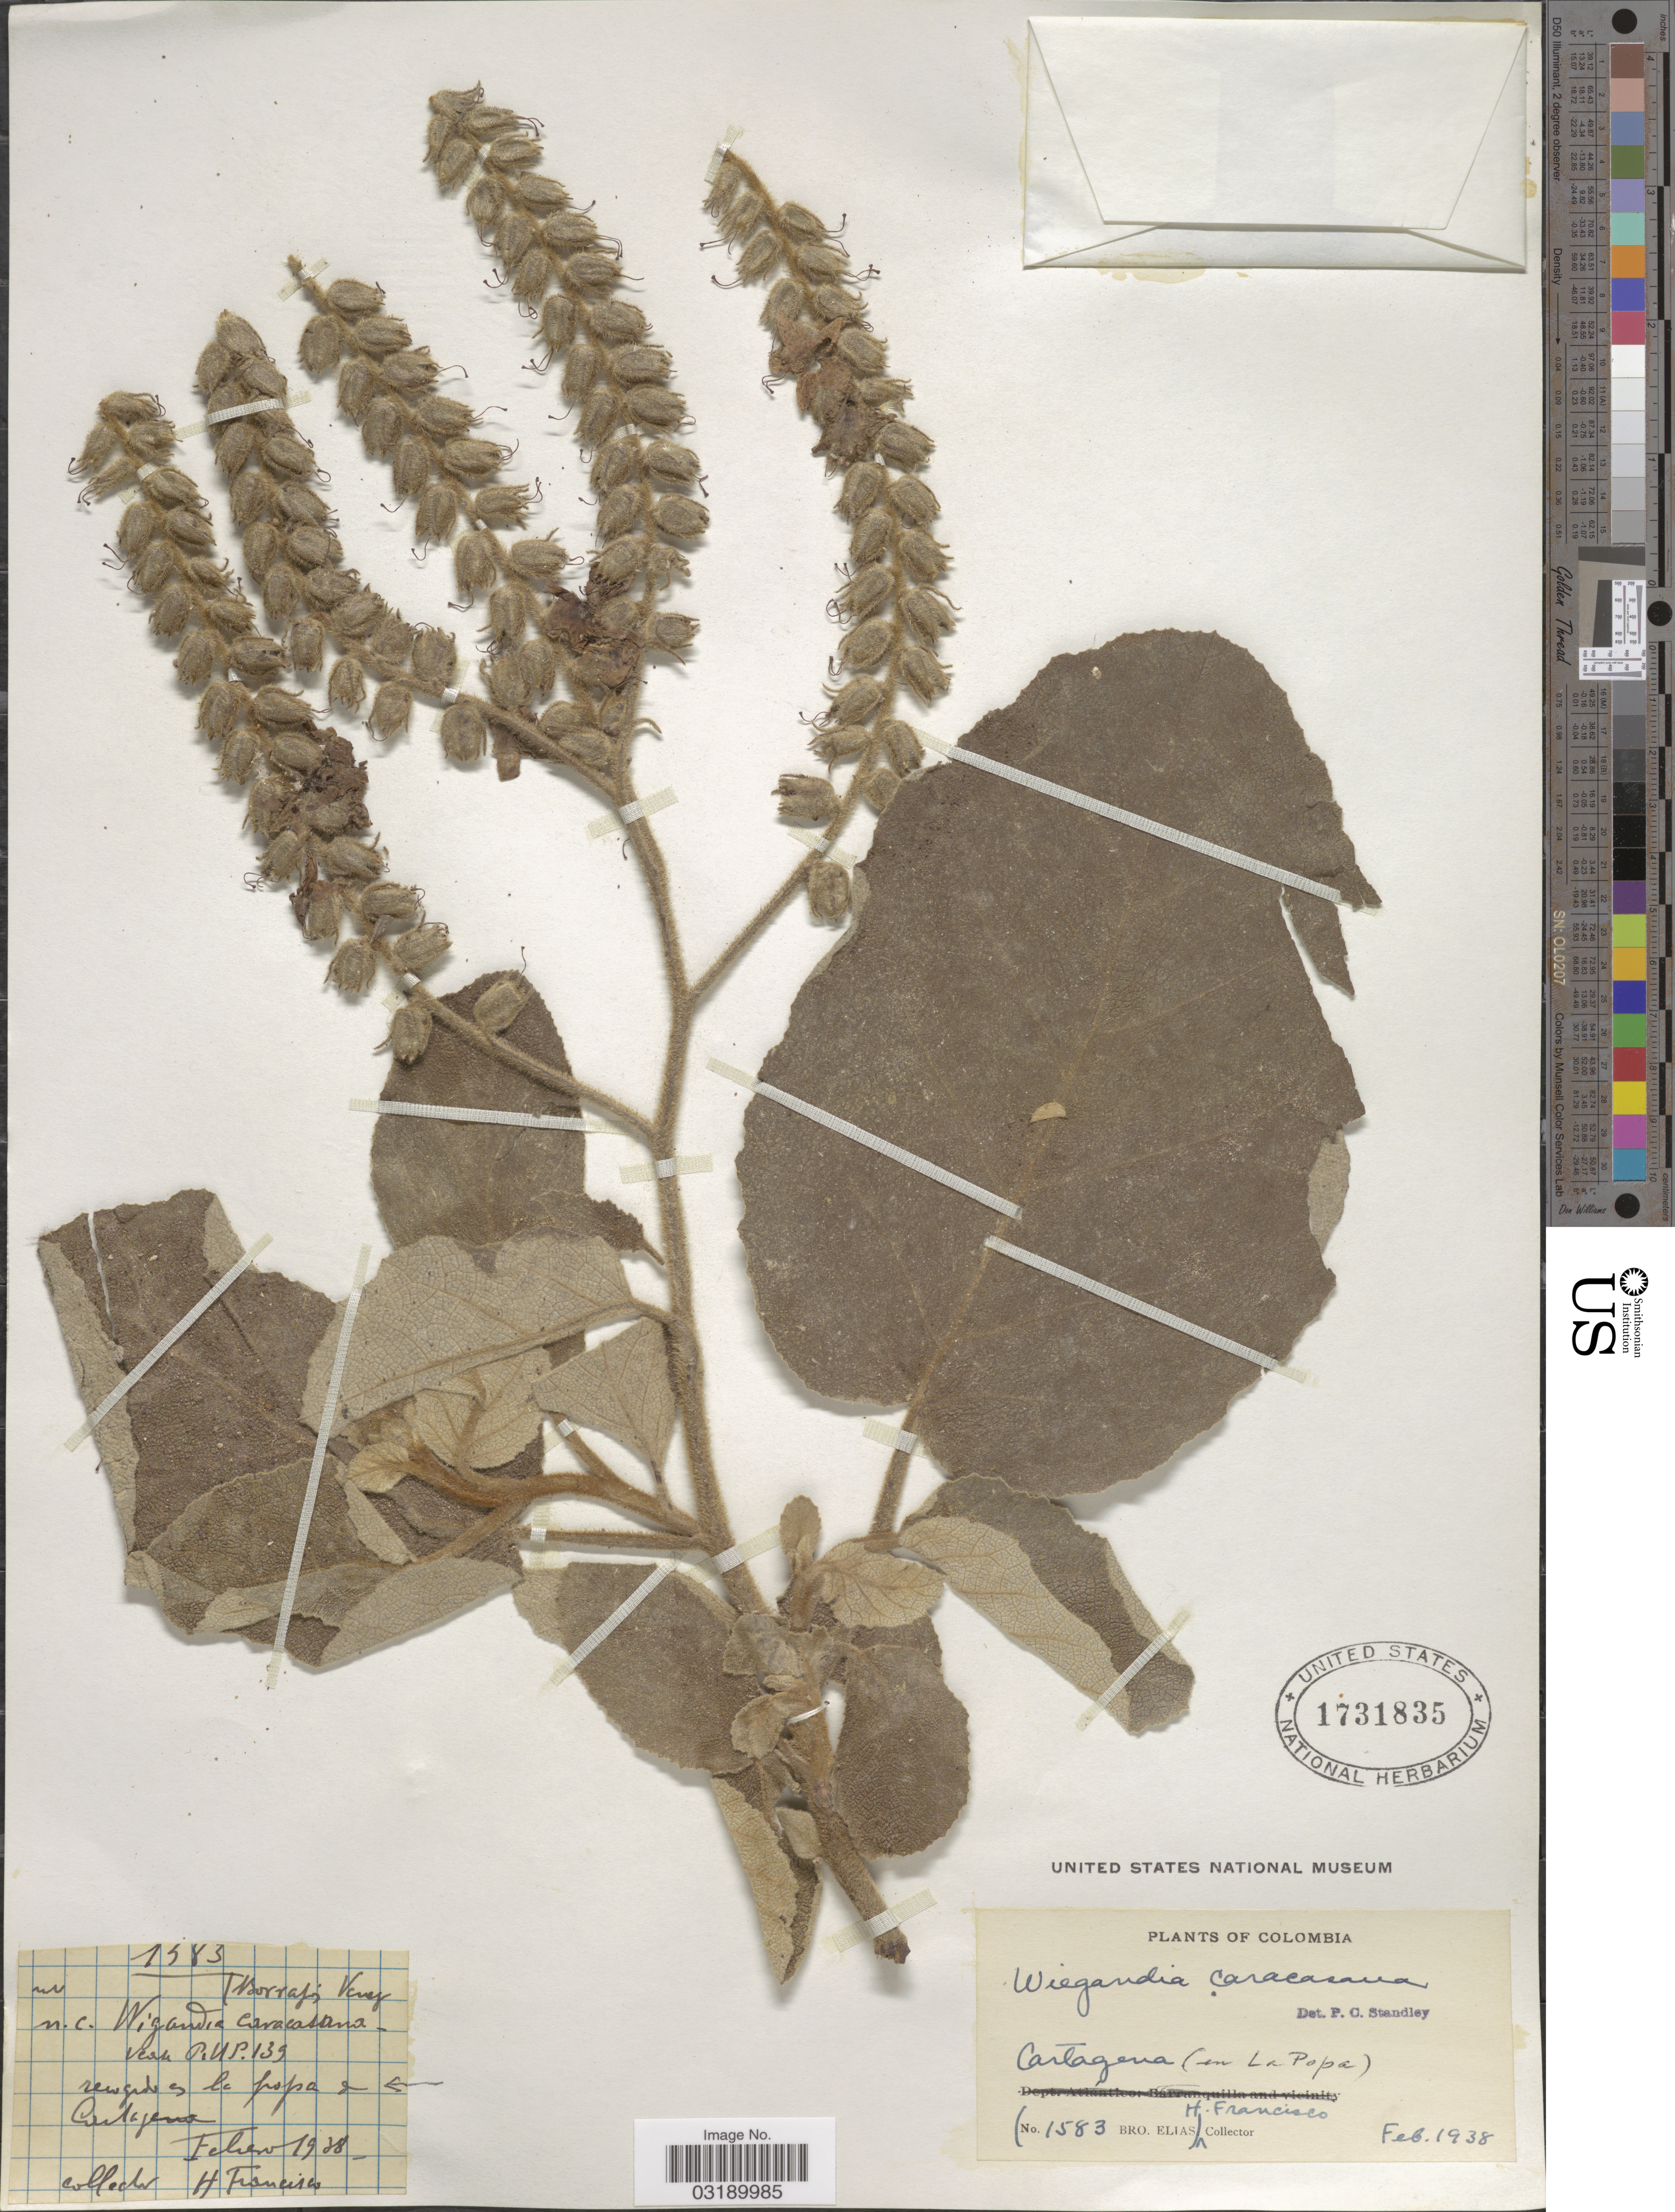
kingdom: Plantae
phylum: Tracheophyta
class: Magnoliopsida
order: Boraginales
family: Namaceae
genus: Wigandia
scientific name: Wigandia caracasana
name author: Kunth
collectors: Bro. Elias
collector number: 1583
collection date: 1938-02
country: Colombia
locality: Cartagena.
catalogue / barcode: US 1731835